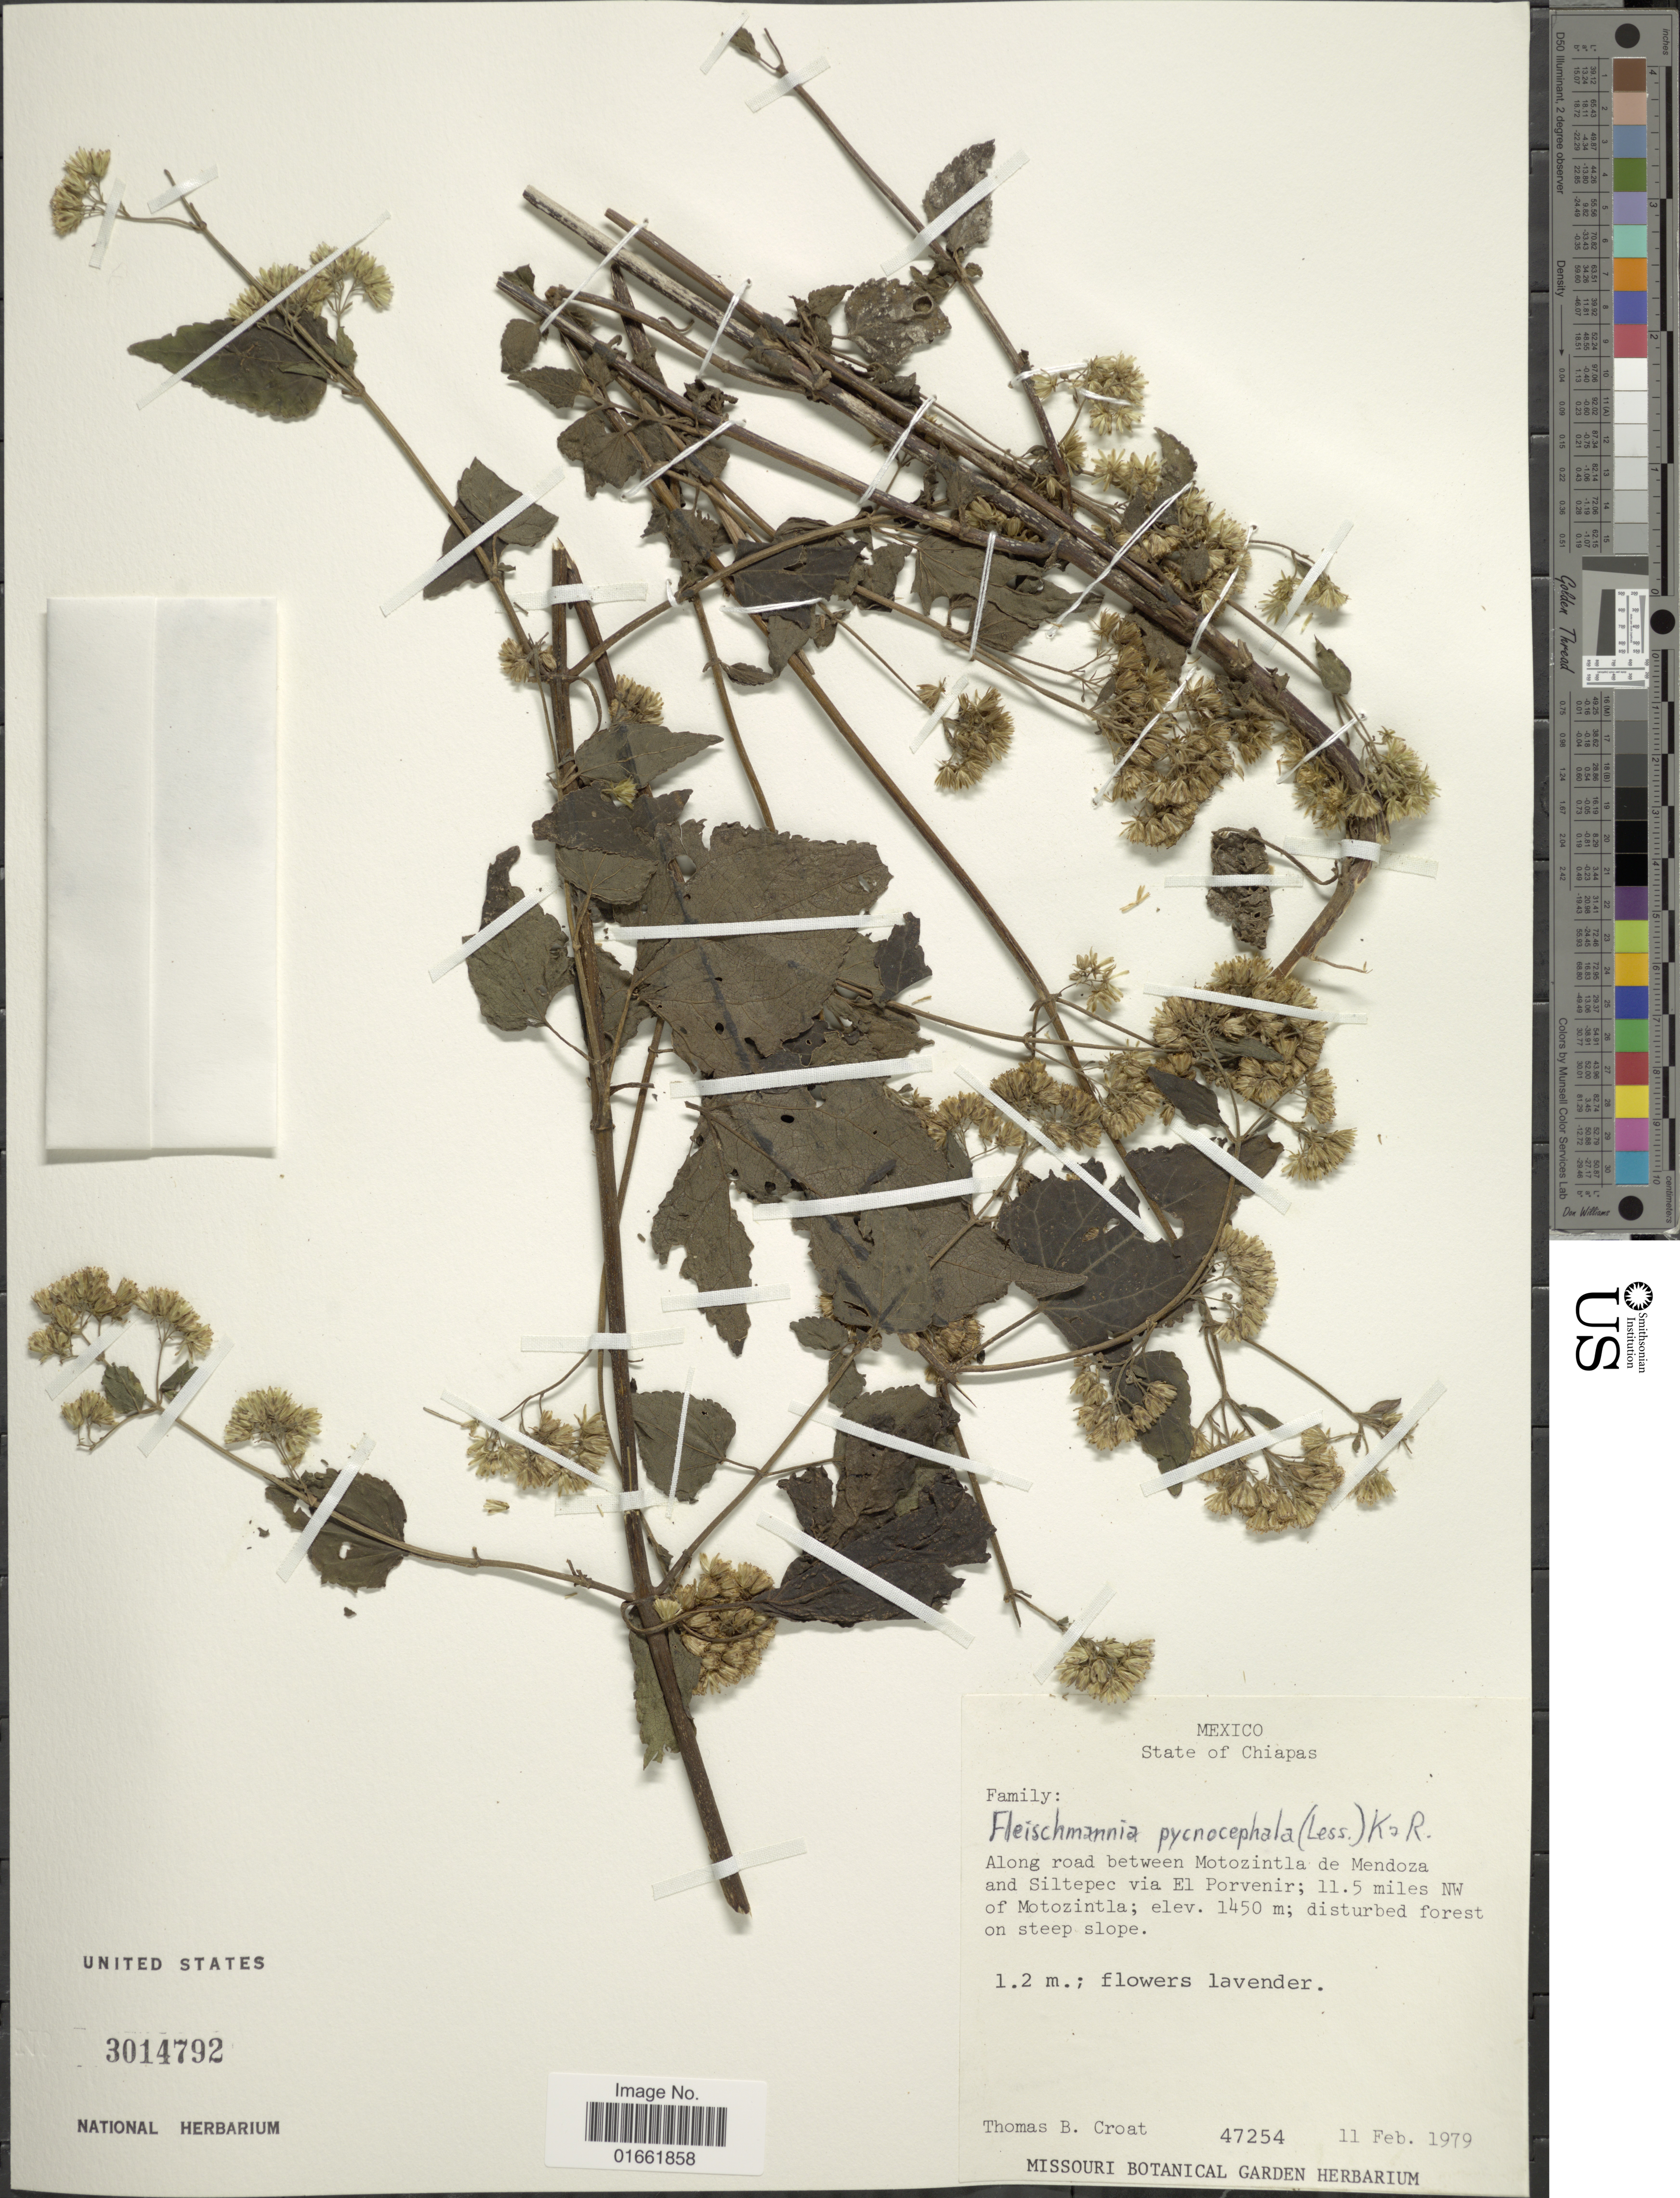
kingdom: Plantae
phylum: Tracheophyta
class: Magnoliopsida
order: Asterales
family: Asteraceae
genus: Fleischmannia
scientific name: Fleischmannia pycnocephala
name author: (Less.) R.M. King & H. Rob.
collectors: T. B. Croat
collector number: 47254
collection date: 1979-02-11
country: Mexico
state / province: Chiapas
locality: Along road between Motozintla de Mendoza and Siltepec via El Porvenir; 11.5 miles NW of Motozintla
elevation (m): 1450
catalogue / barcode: US 3014792